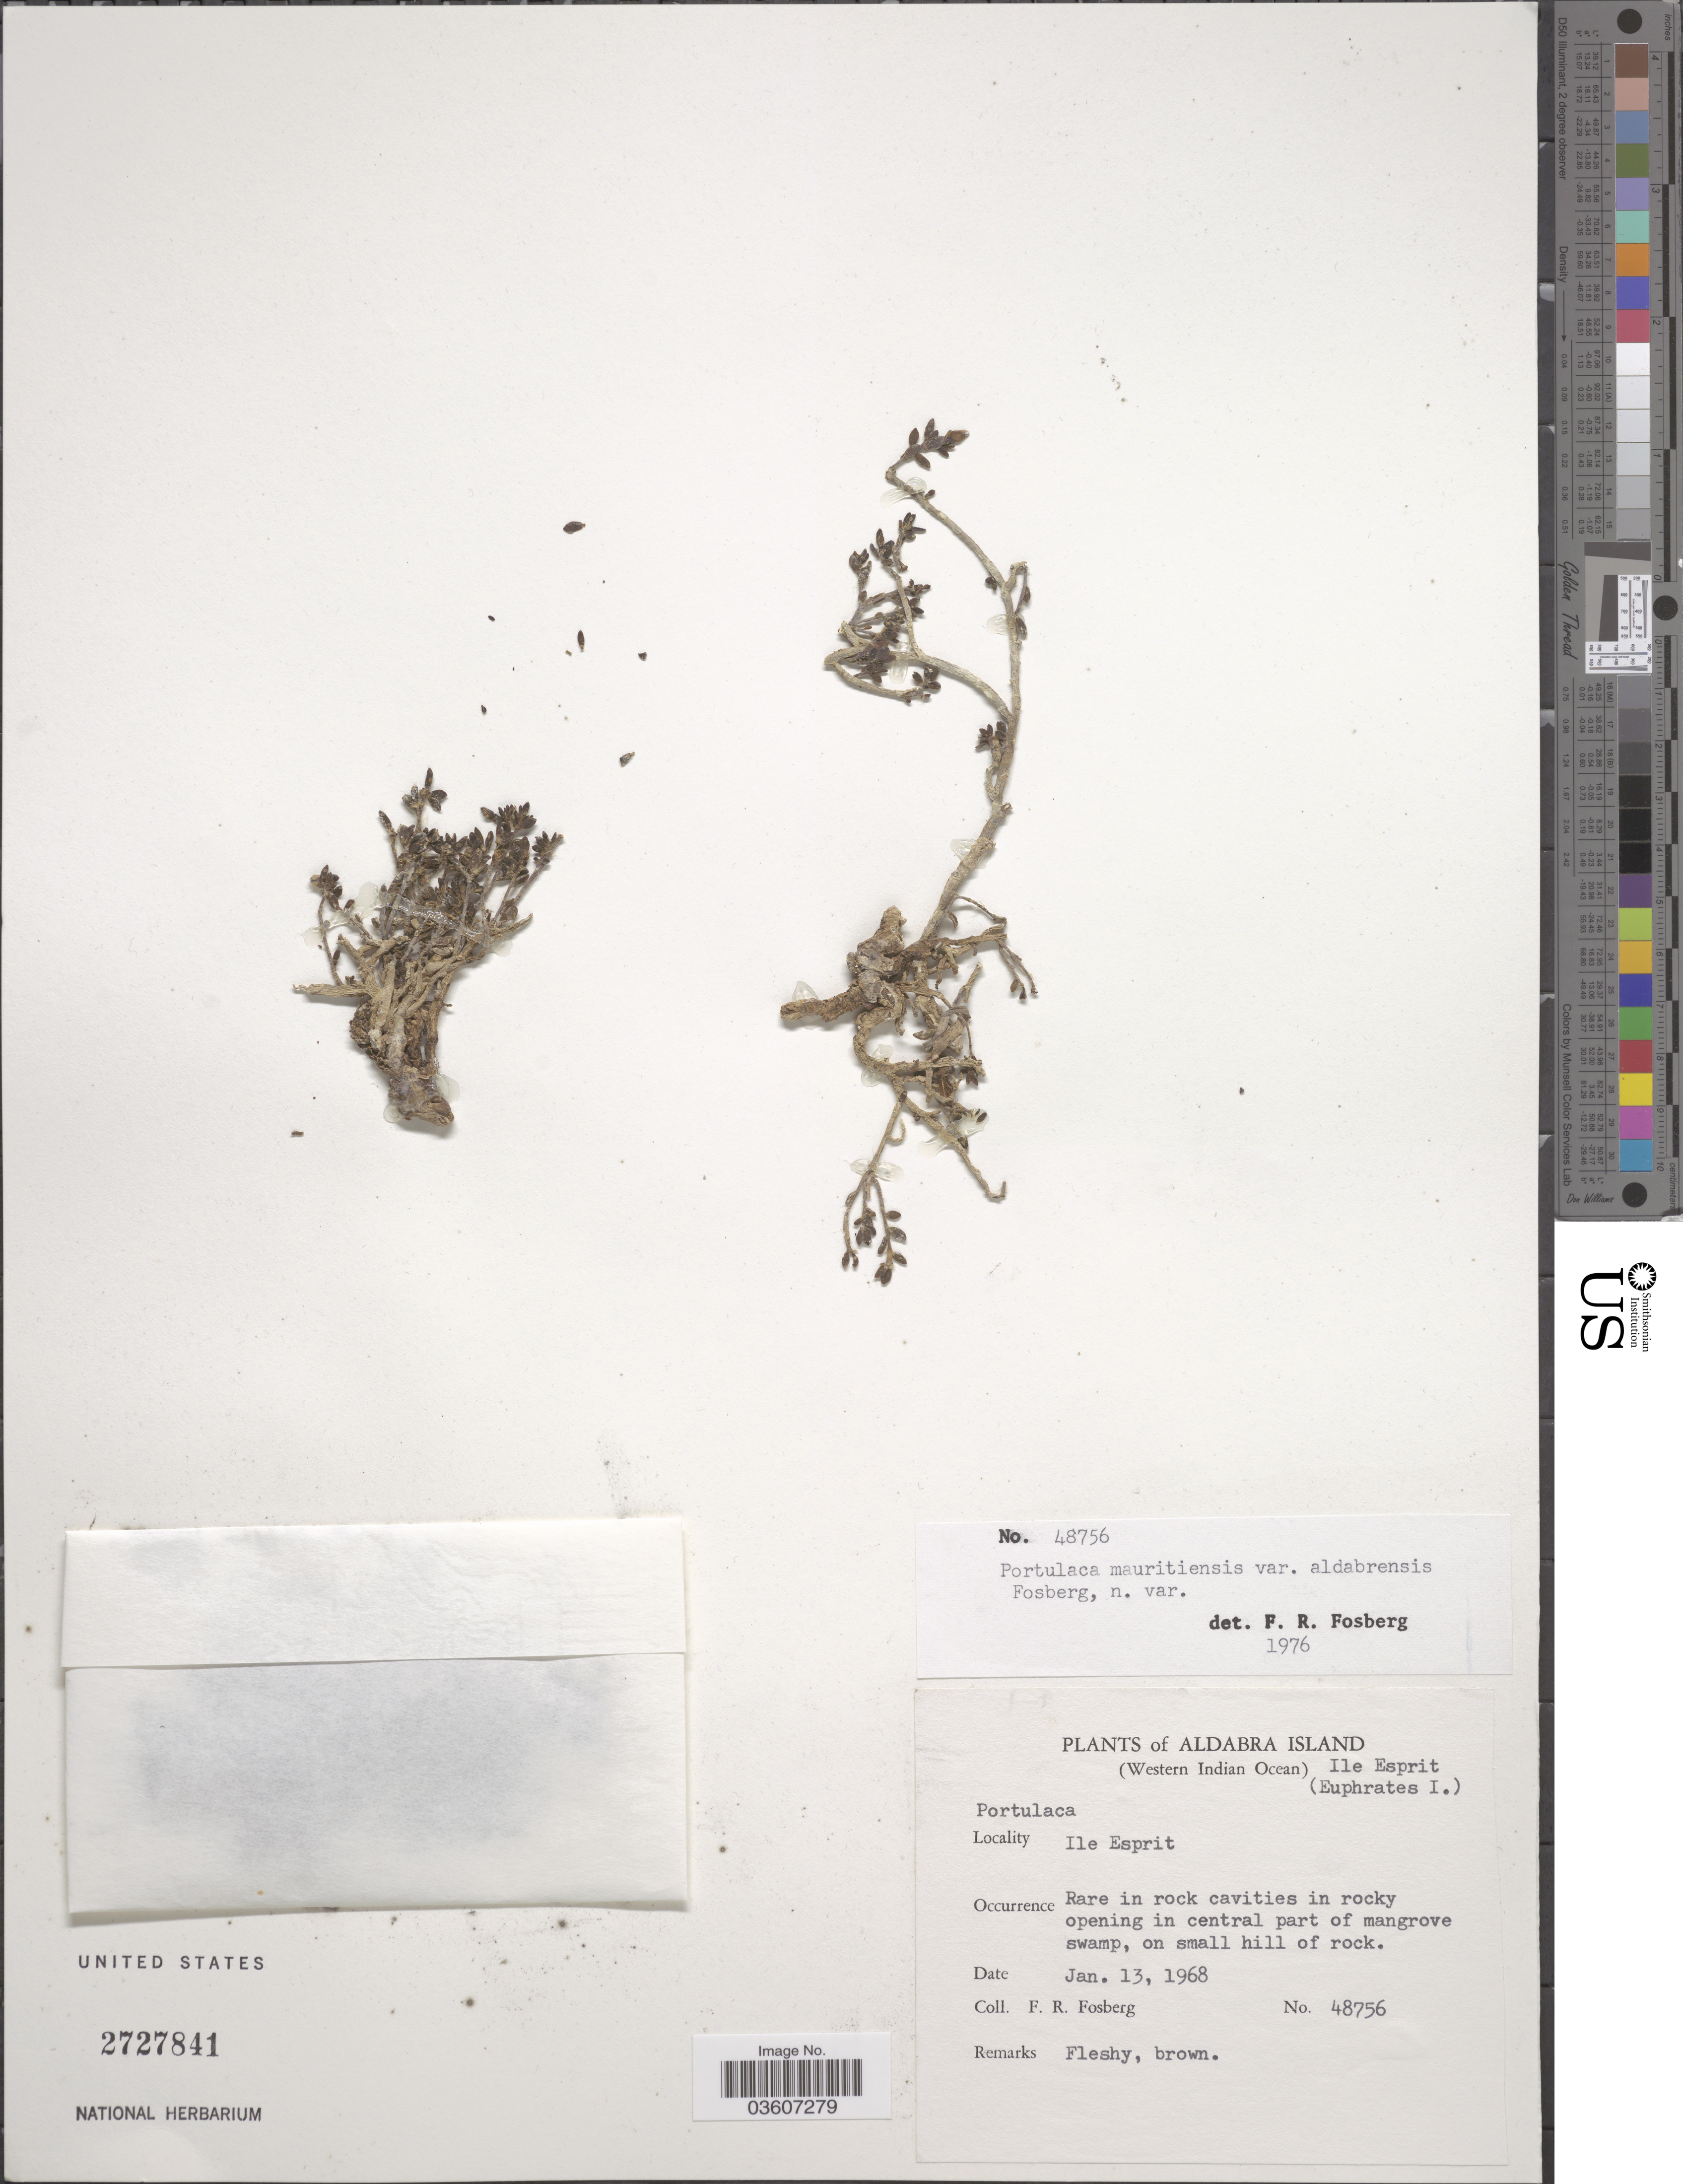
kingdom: Plantae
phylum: Tracheophyta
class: Magnoliopsida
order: Caryophyllales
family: Portulacaceae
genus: Portulaca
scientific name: Portulaca mauritiensis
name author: Poelln.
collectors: F. R. Fosberg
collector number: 48756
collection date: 1968-01-13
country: Seychelles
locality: Aldabra Island (Western Indian Ocean) Ile Esprit (Euphrates I.), Ile Esprit.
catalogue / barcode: US 2727841